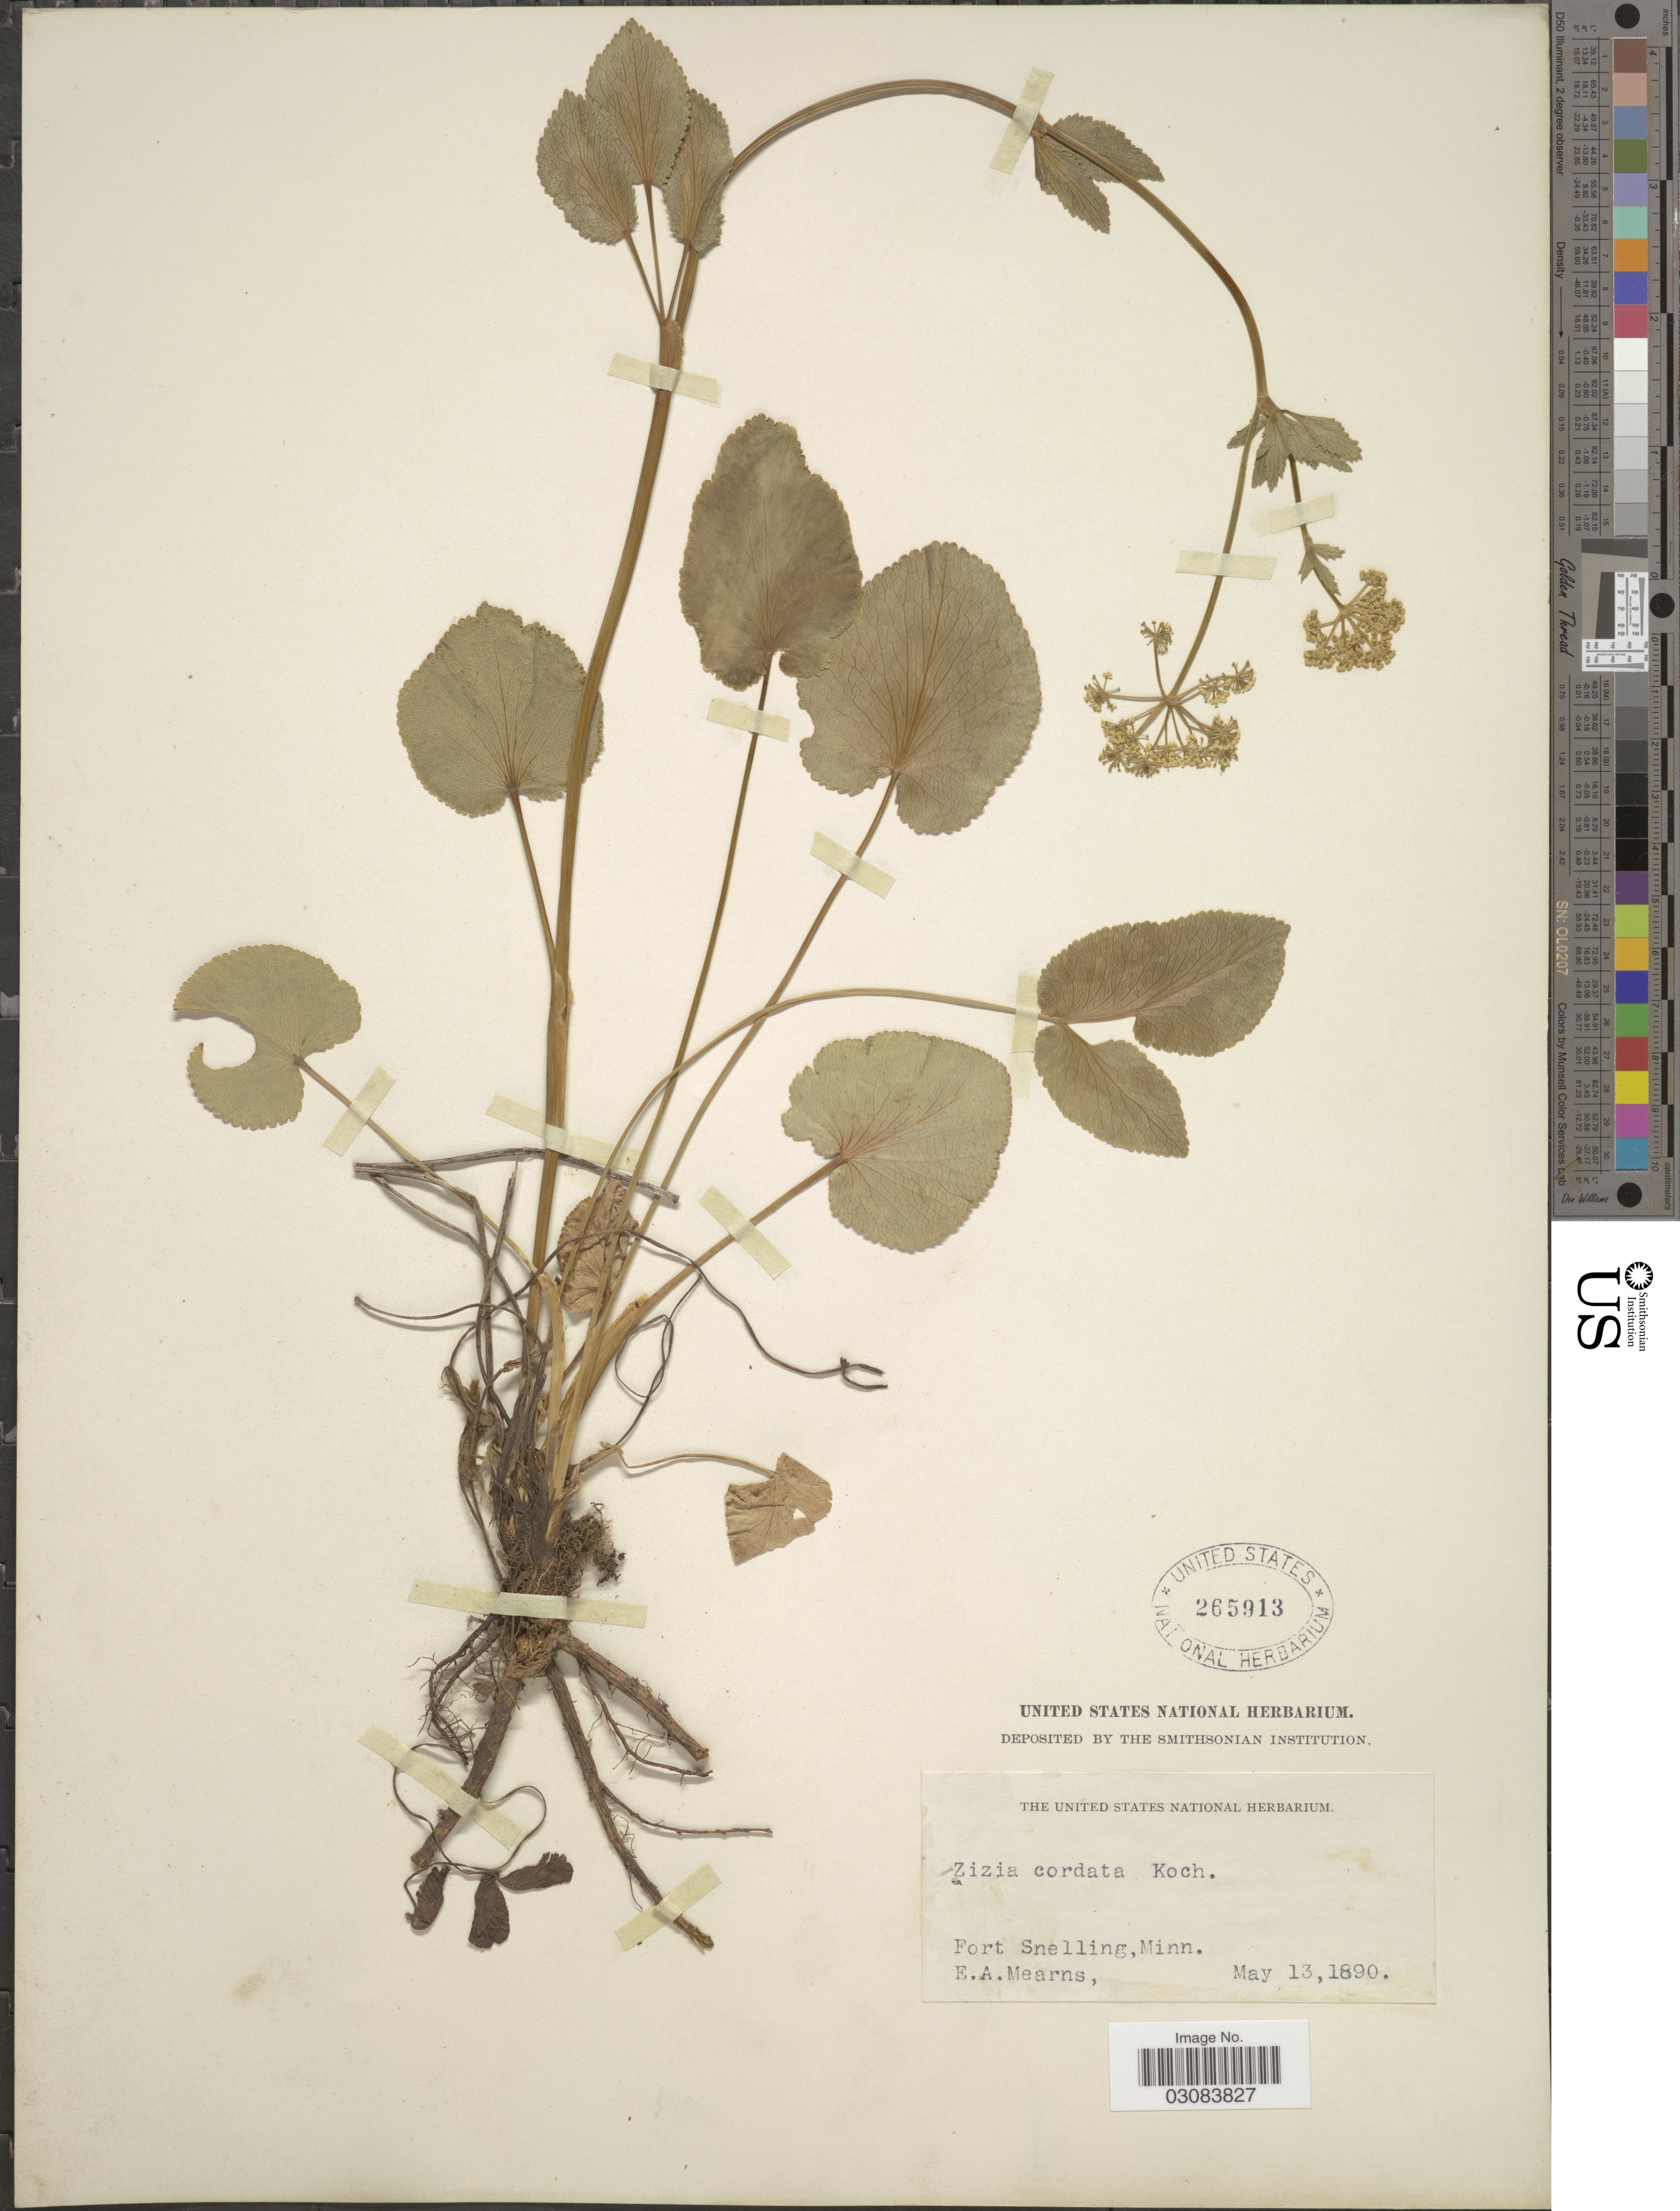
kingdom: Plantae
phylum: Tracheophyta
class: Magnoliopsida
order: Apiales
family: Apiaceae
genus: Zizia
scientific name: Zizia aptera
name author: (A. Gray) Fernald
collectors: E. A. Mearns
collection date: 1890-05-13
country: United States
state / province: Minnesota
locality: Fort Snelling.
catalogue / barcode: US 265913